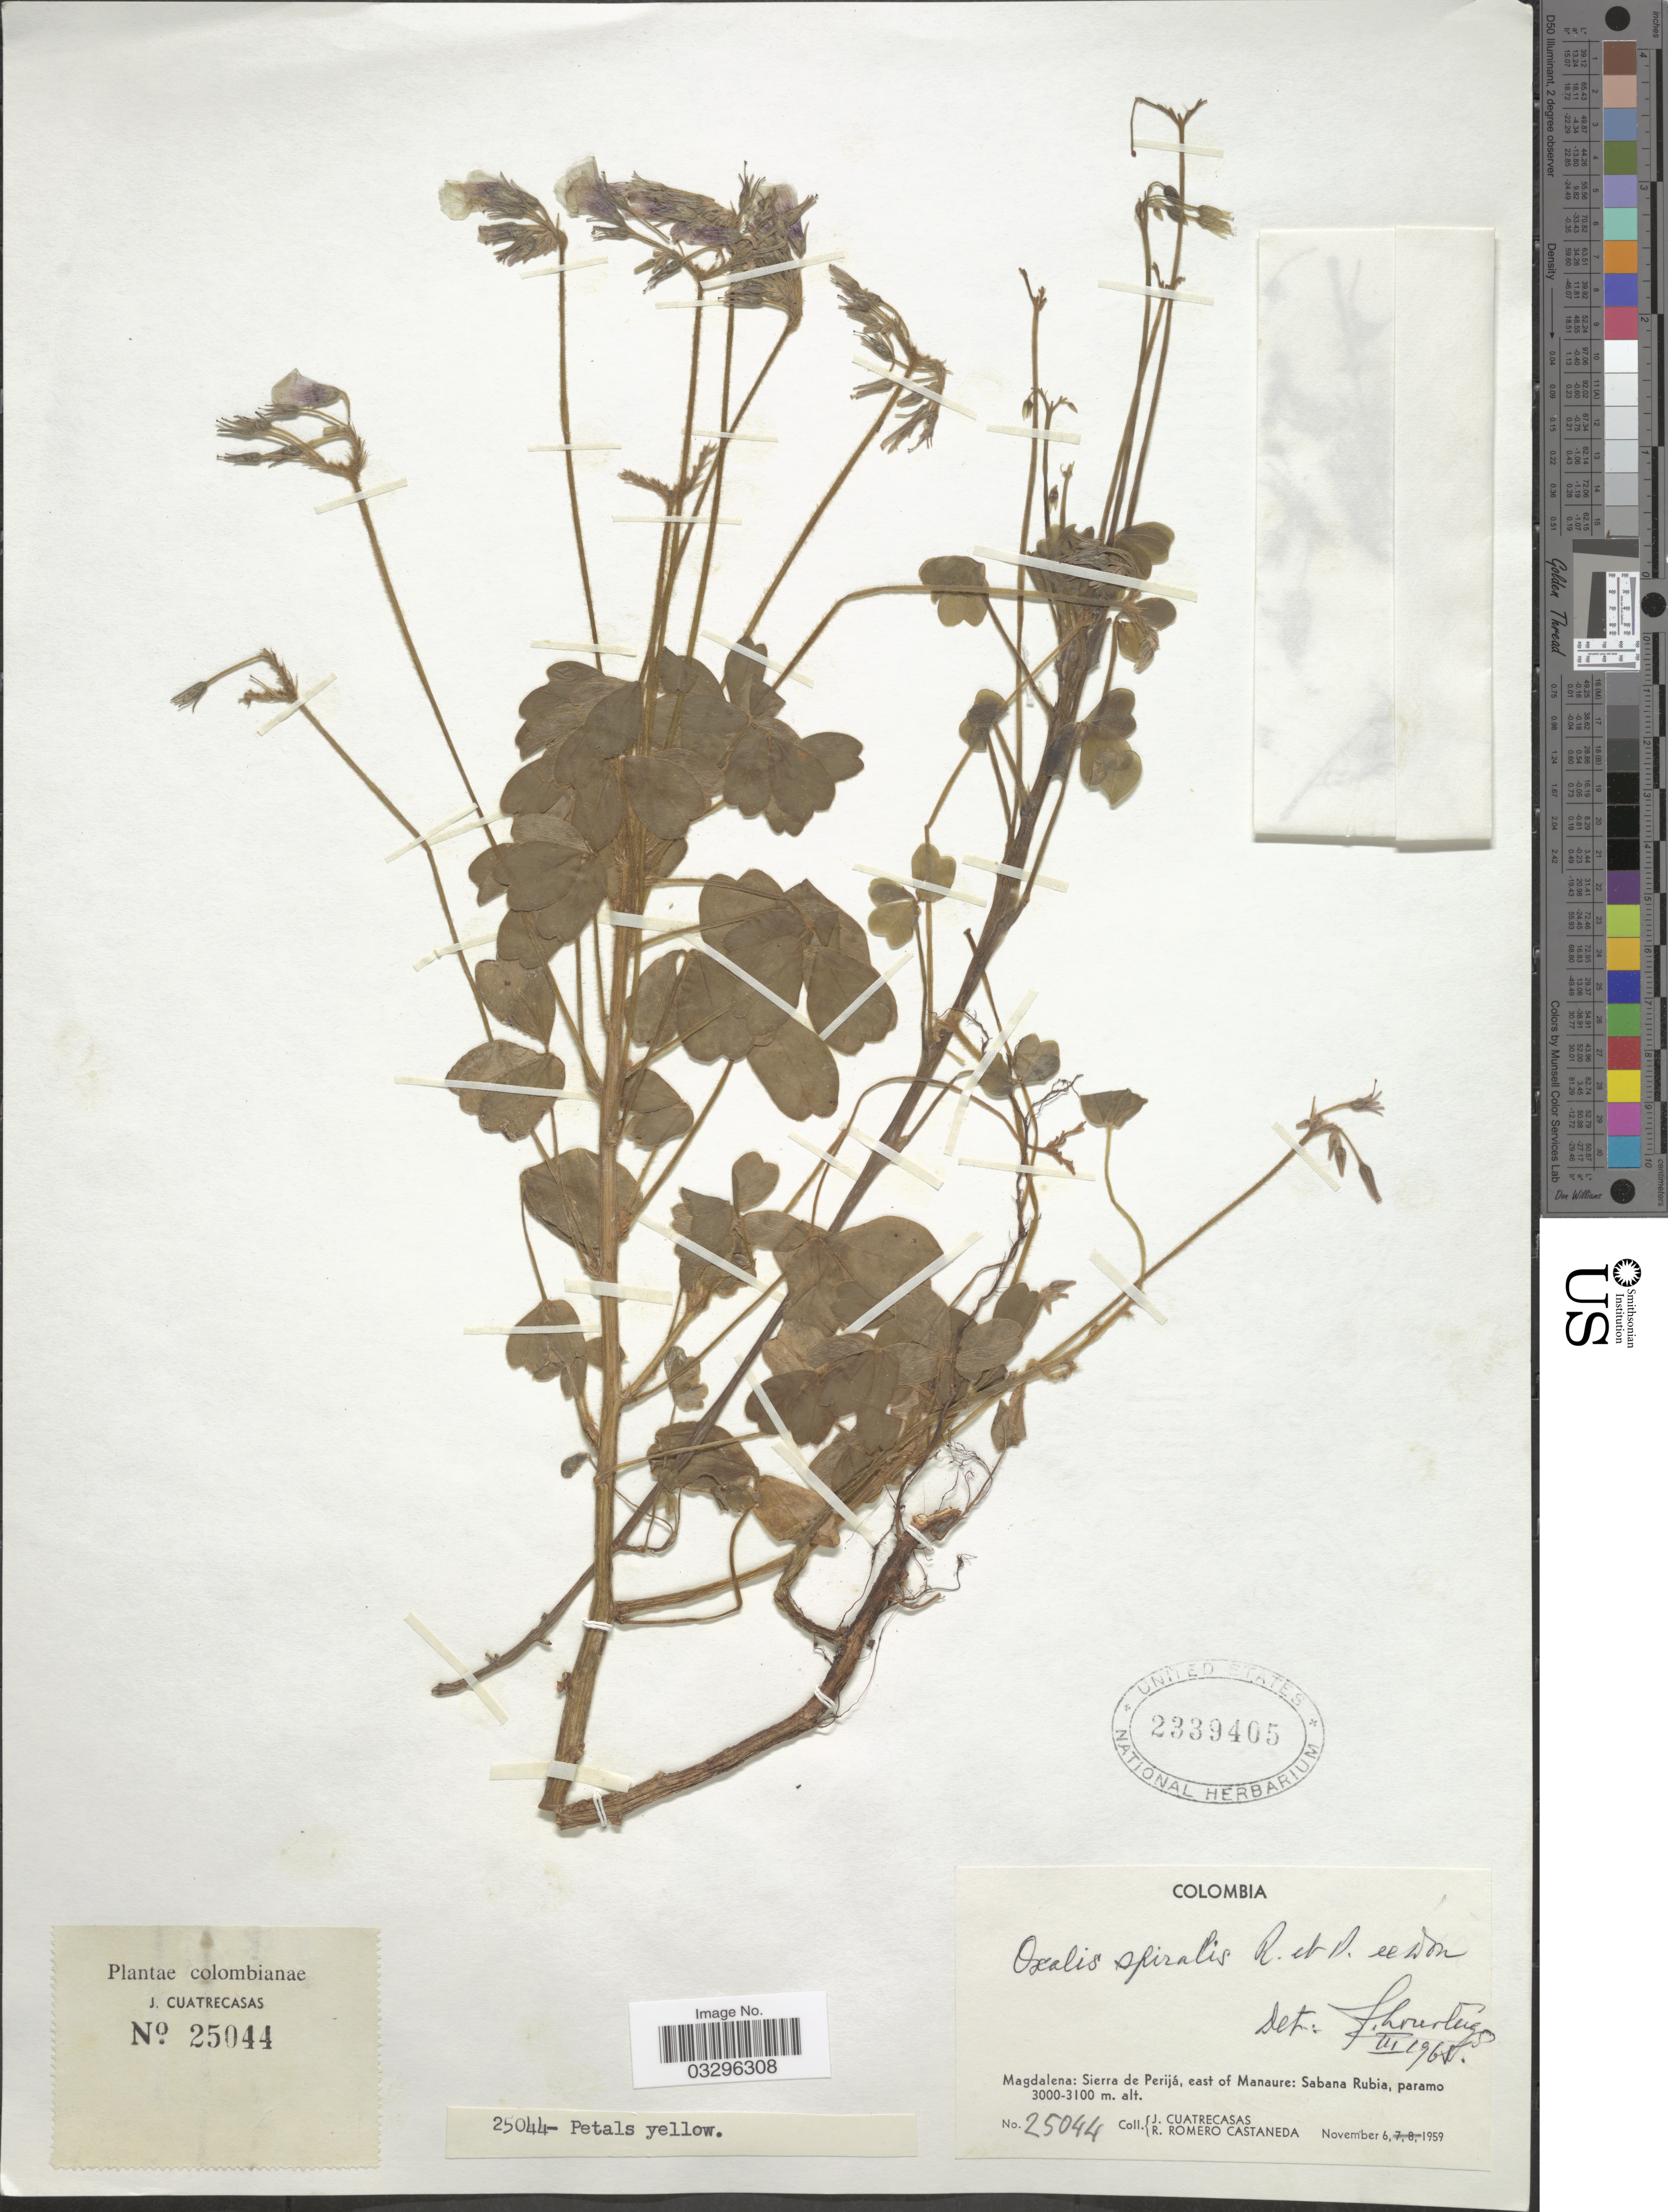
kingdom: Plantae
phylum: Tracheophyta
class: Magnoliopsida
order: Oxalidales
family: Oxalidaceae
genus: Oxalis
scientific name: Oxalis spiralis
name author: Ruiz & Pav. ex G. Don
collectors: J. Cuatrecasas & R. Romero Castañeda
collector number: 25044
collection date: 1959-11-06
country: Colombia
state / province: Magdalena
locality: Sierra de Perijá, east of Manaure: Sabana Rubia, paramo.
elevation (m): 3000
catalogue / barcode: US 2339405